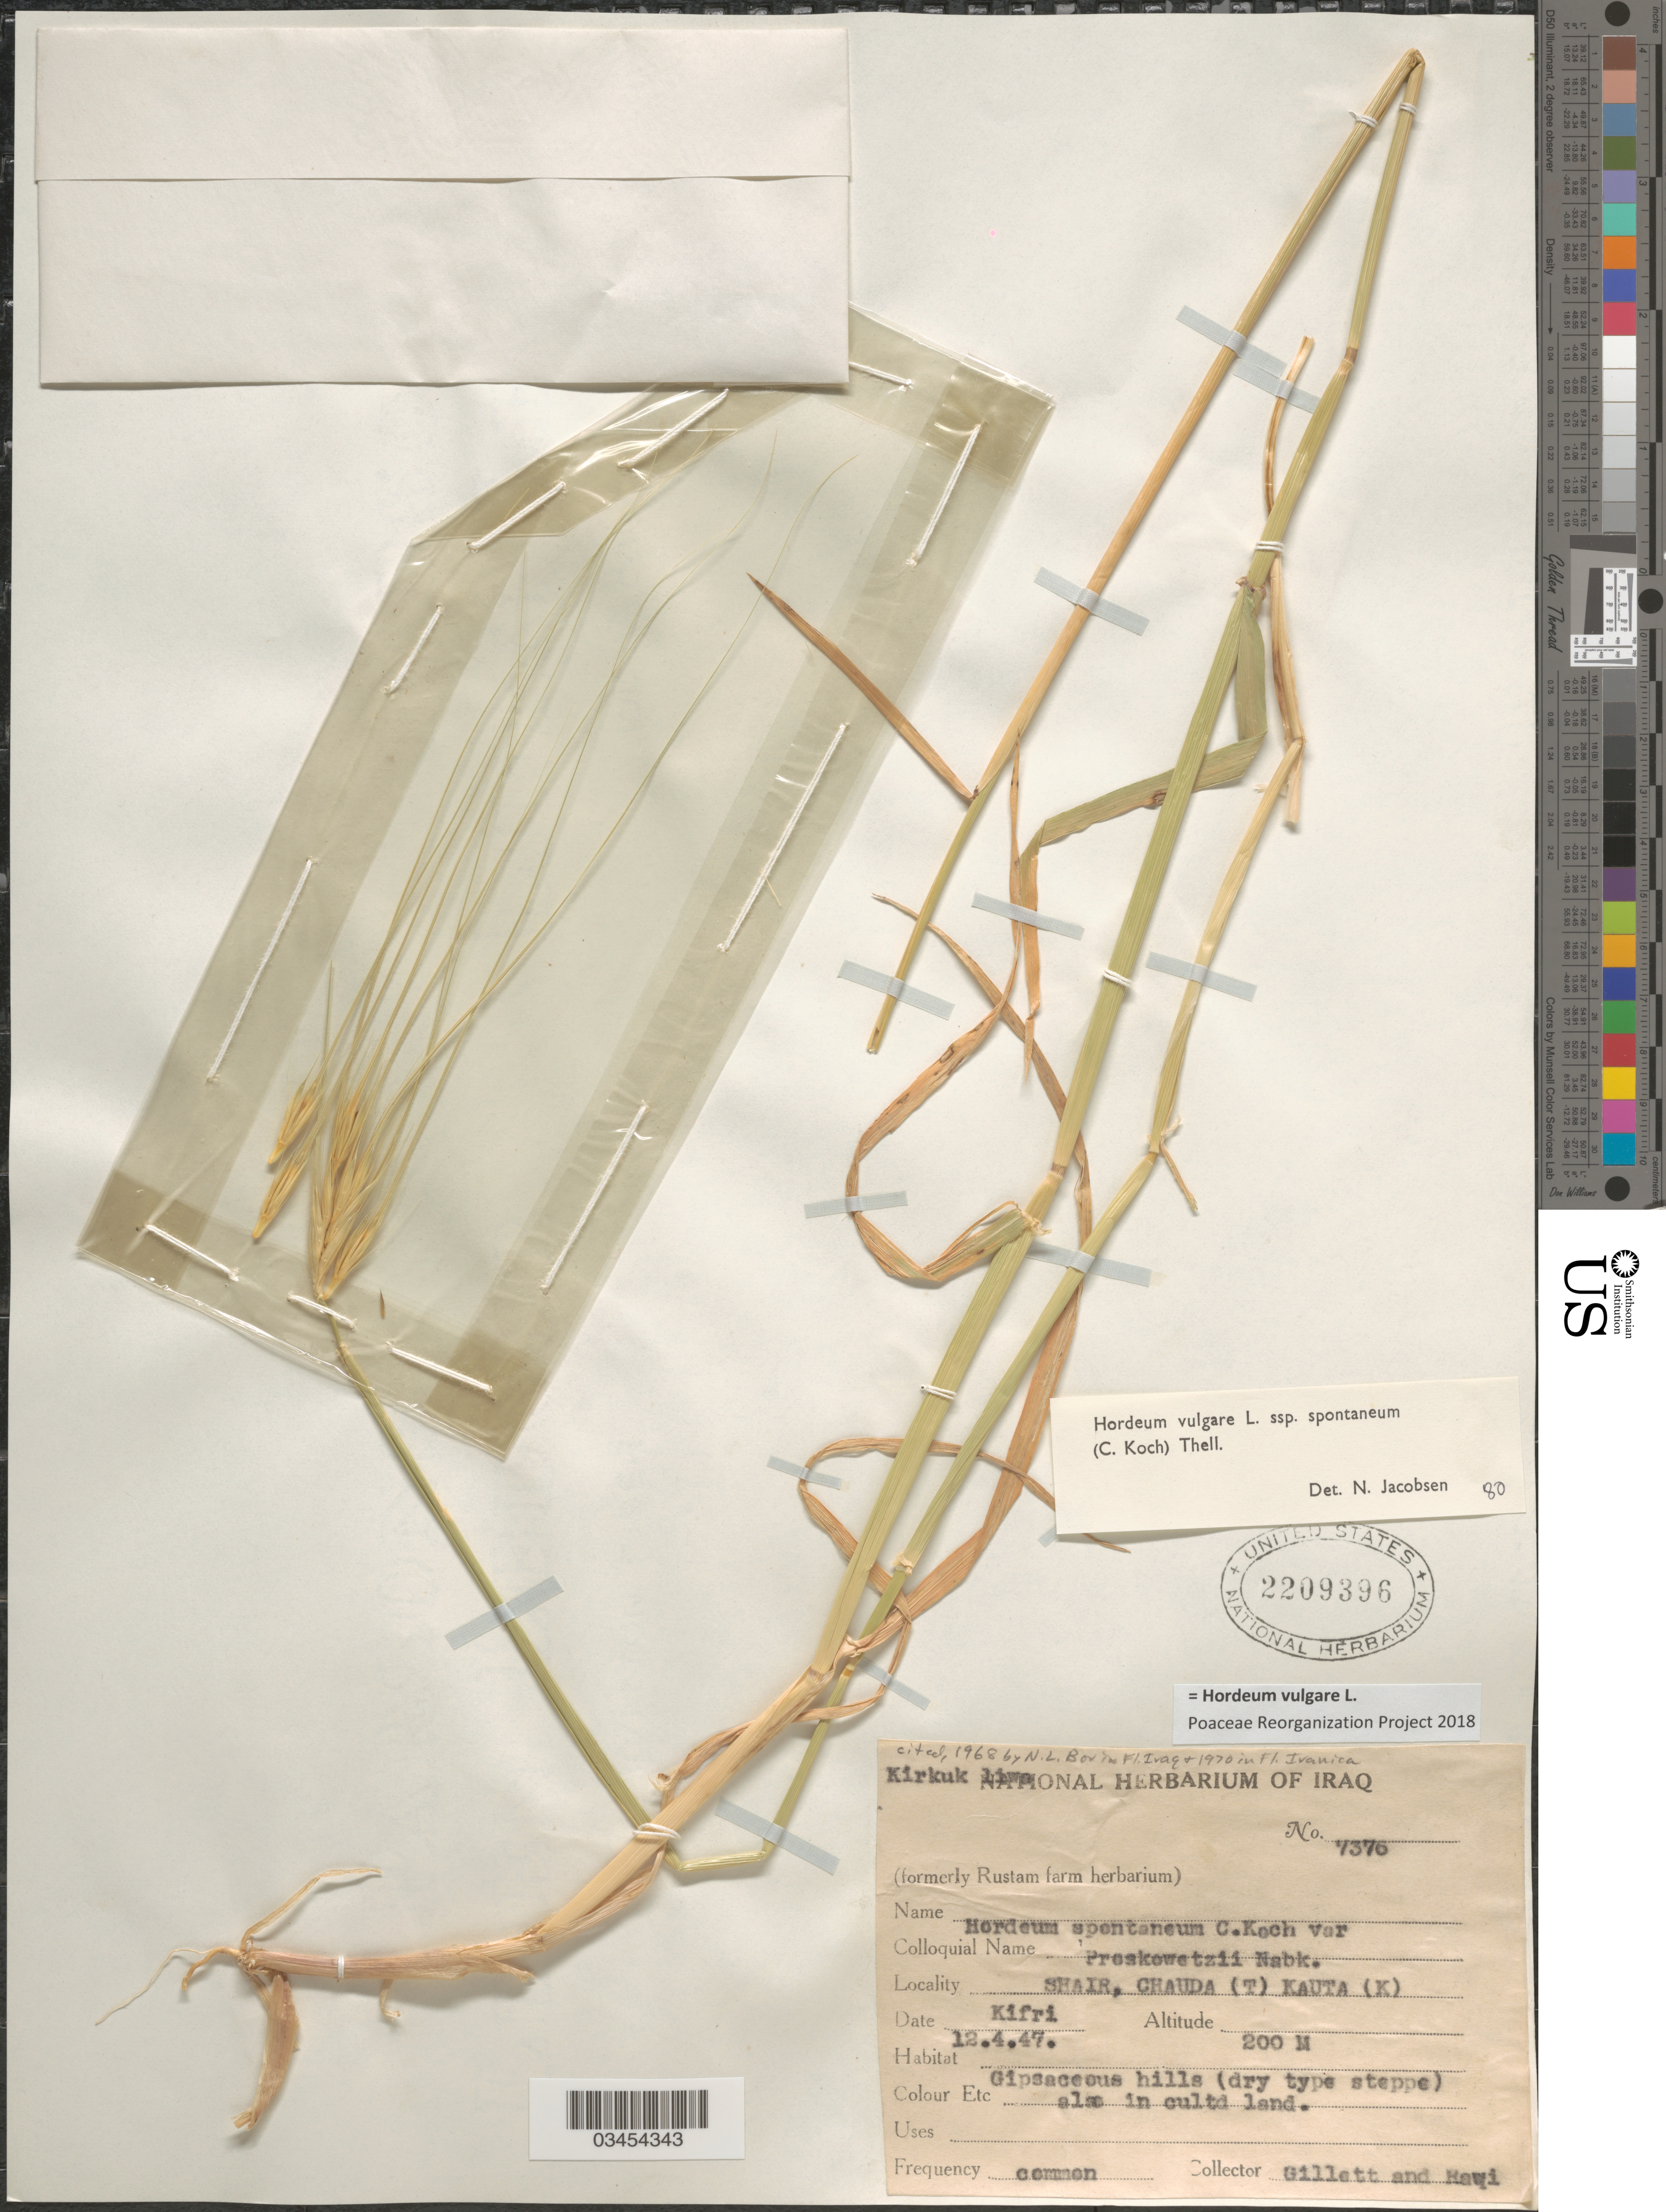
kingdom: Plantae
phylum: Tracheophyta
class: Liliopsida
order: Poales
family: Poaceae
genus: Hordeum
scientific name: Hordeum vulgare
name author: L.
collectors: Gillett, -- & -. Rawi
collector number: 7376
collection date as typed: Transcribed d/m/y: 12/4/47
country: Iraq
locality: Shair, Chauda (T) Kauta (K) Kifri.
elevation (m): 200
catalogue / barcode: US 2209396